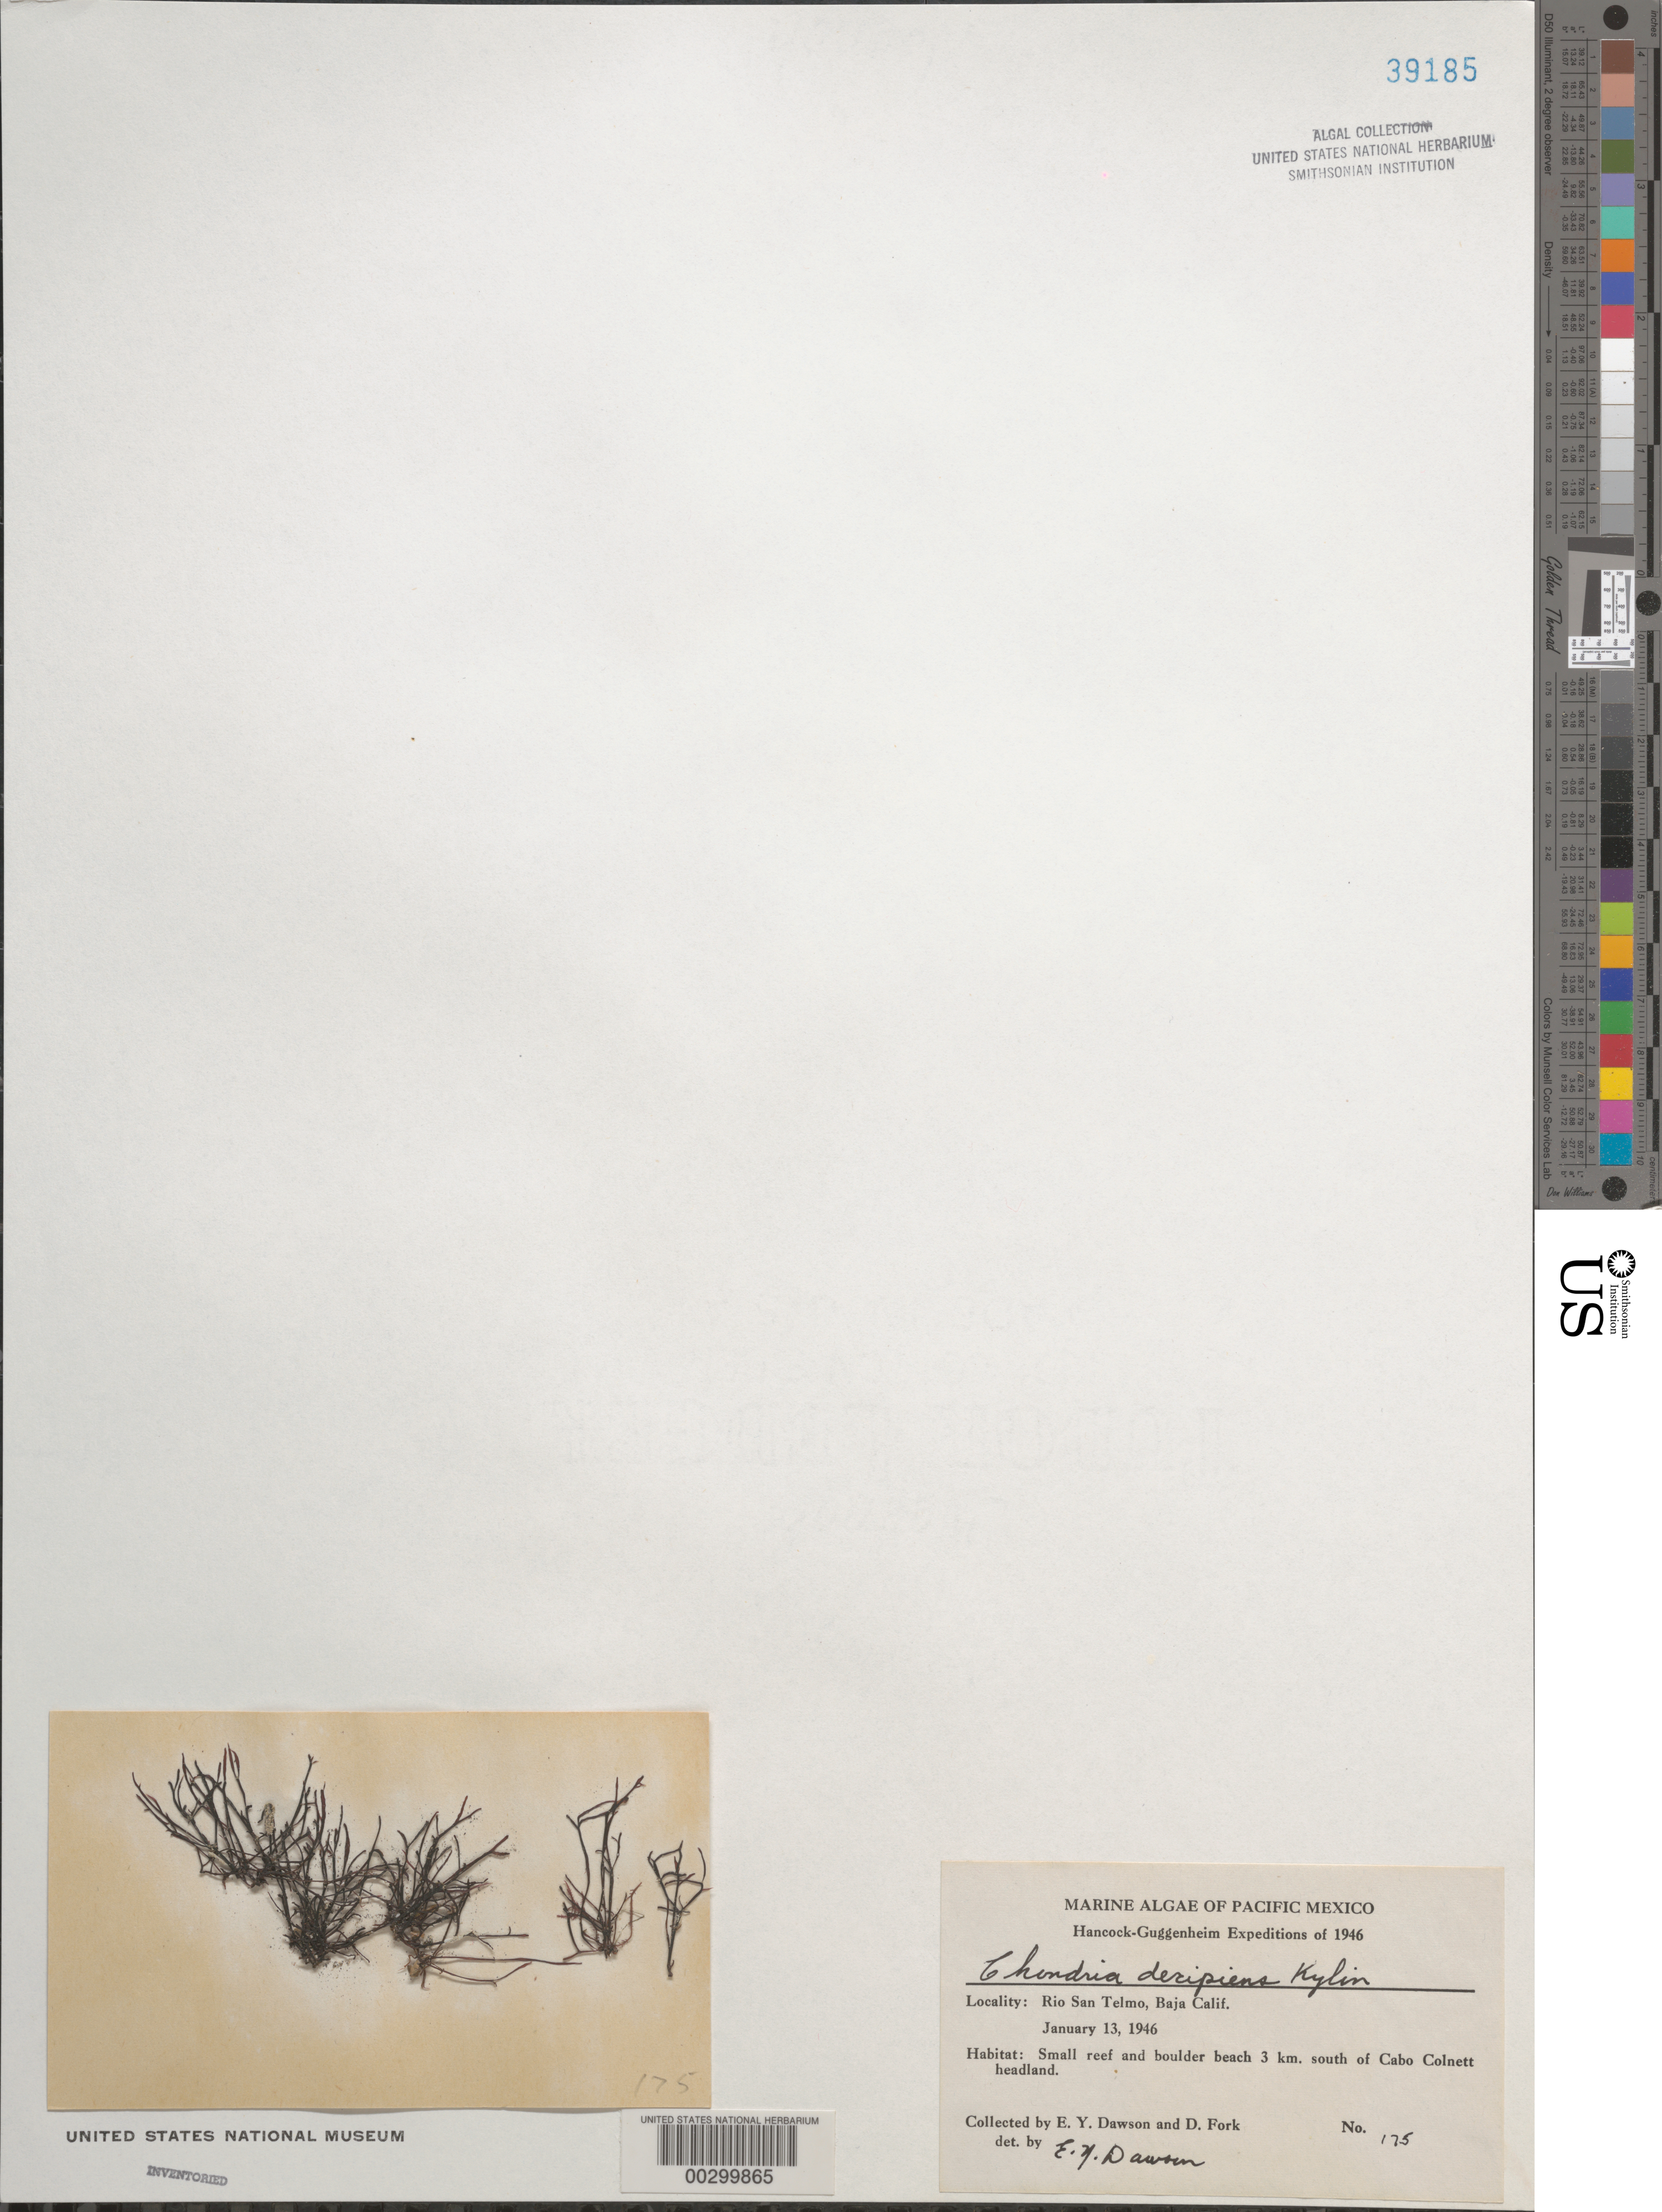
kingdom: Plantae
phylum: Rhodophyta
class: Florideophyceae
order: Ceramiales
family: Rhodomelaceae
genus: Chondria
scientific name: Chondria decipiens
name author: Kylin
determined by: Dawson, E. Y.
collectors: E. Y. Dawson & D. Fork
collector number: EYD 175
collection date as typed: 13 Jan 1946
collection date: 1946-01-13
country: Mexico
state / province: Baja California Norte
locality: Rio San Telmo, 3 km south of Cabo Colnett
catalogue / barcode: US 39185